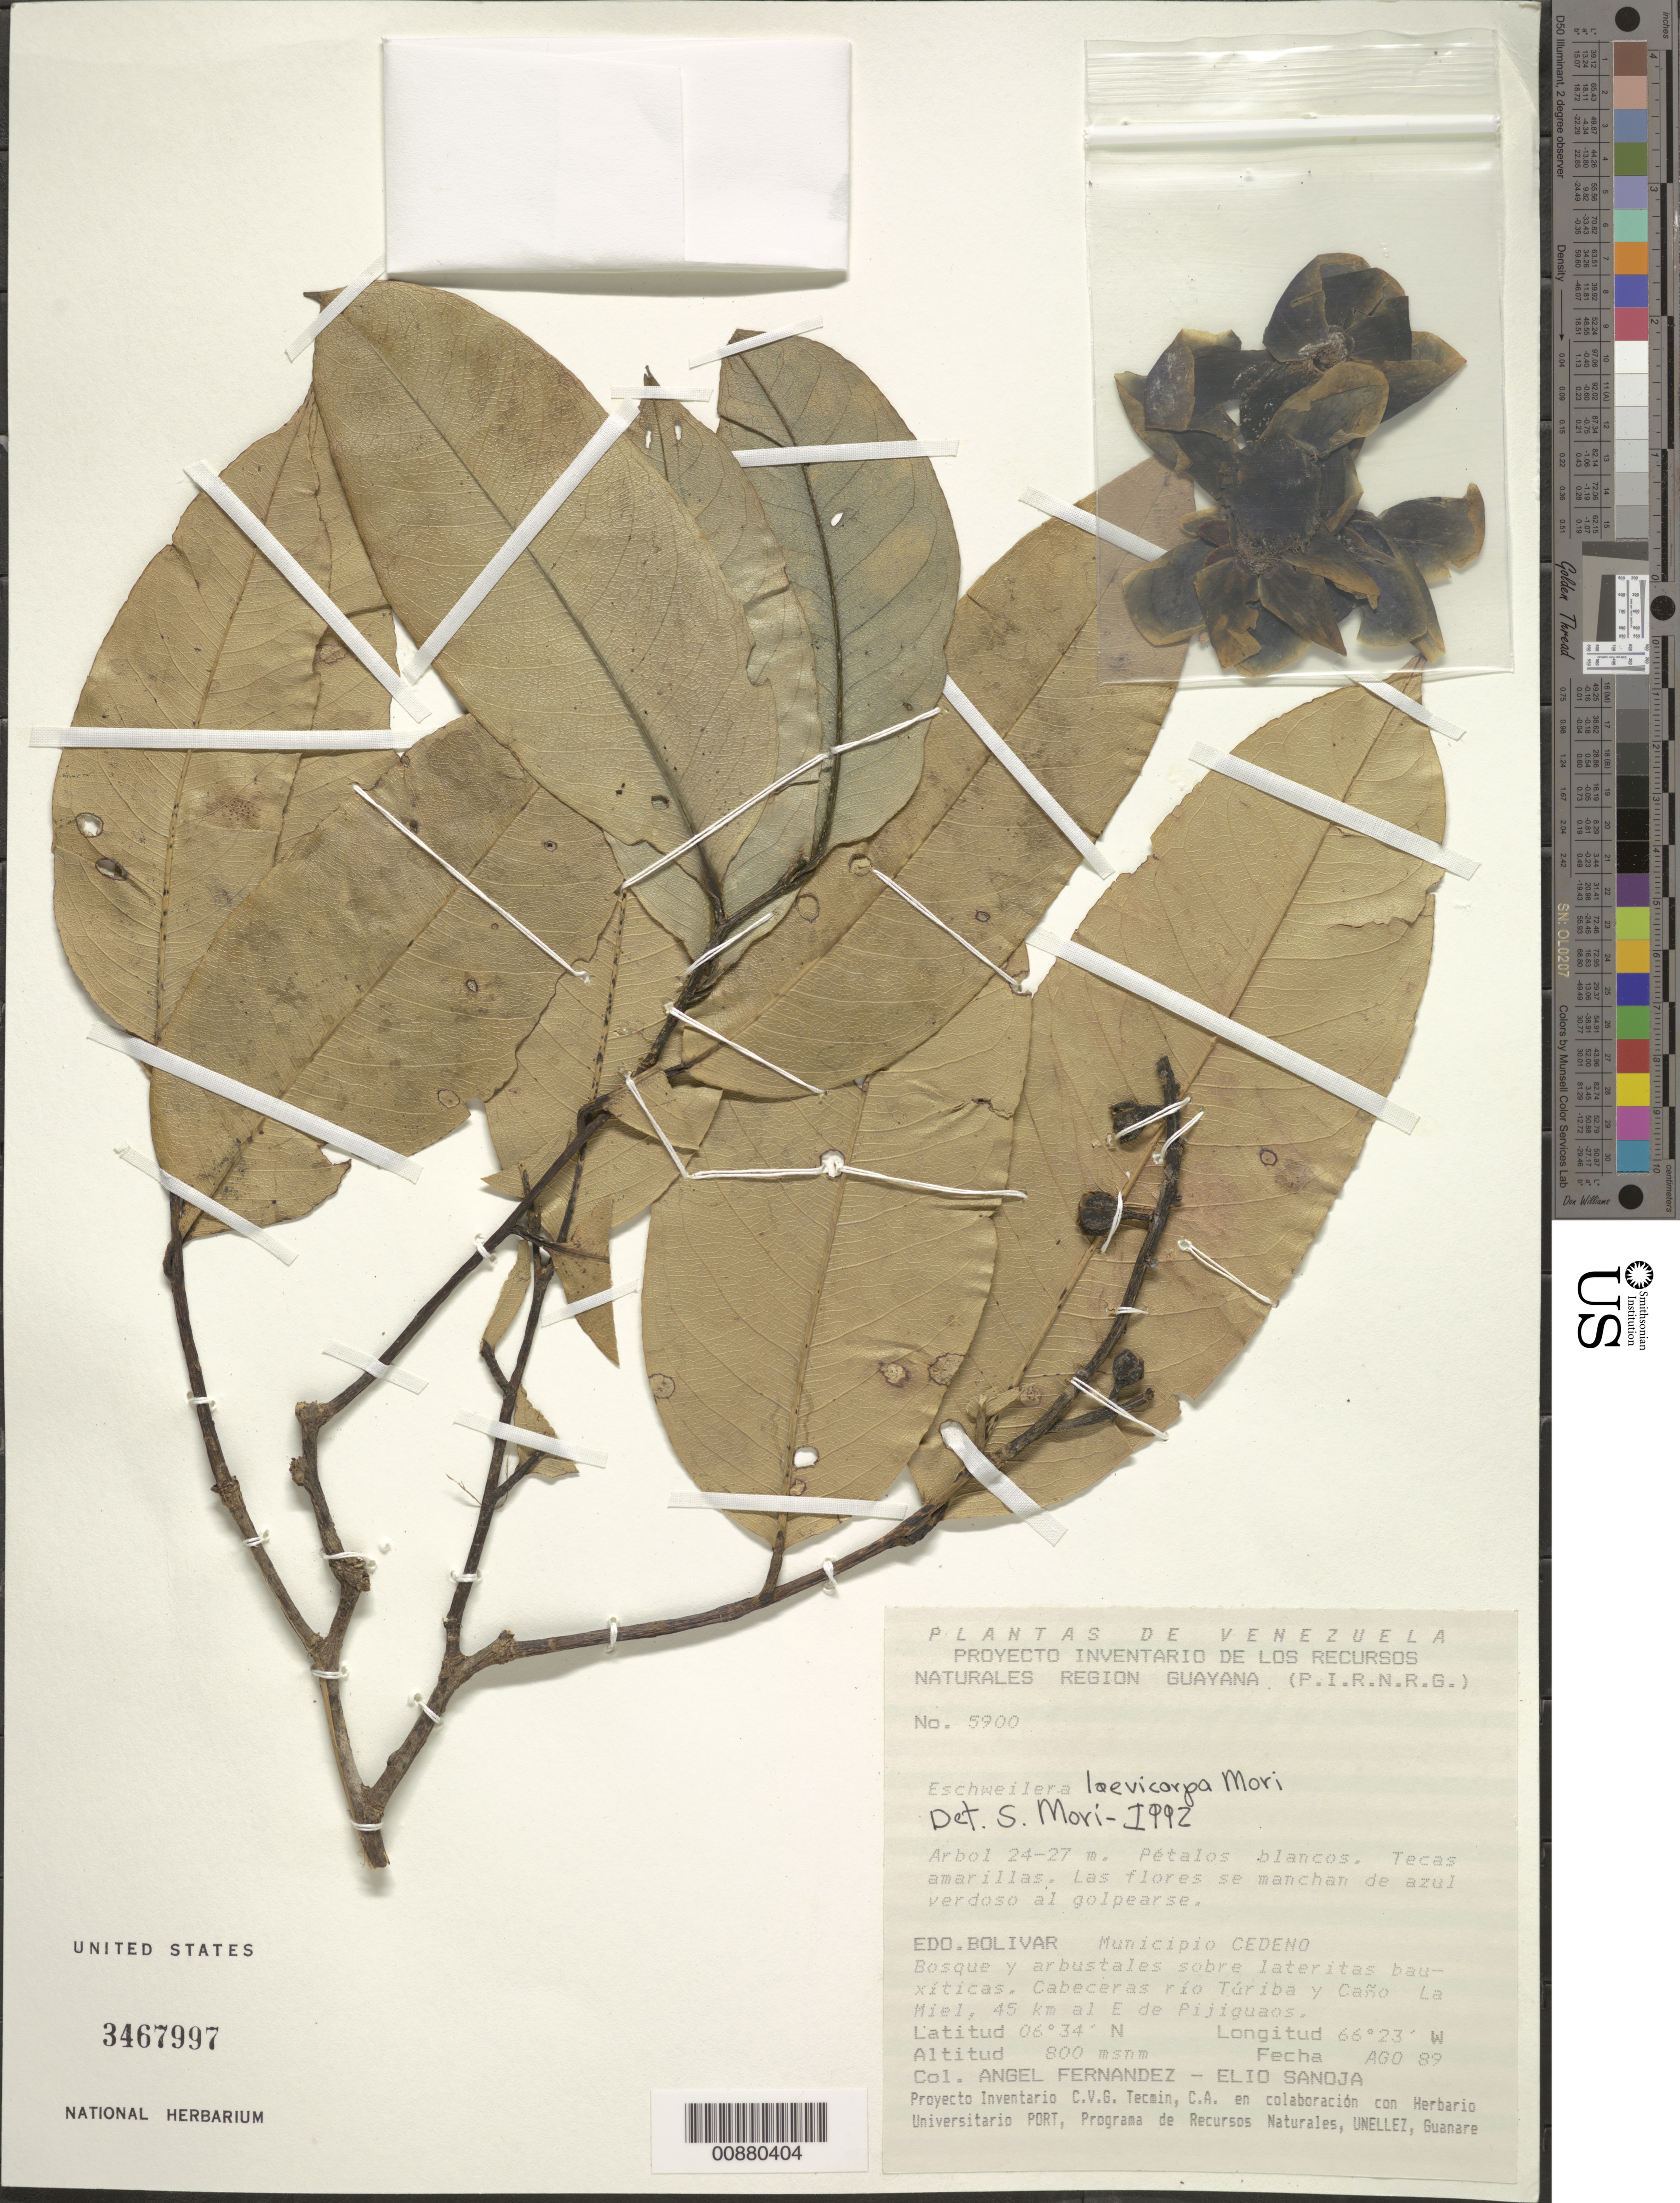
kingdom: Plantae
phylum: Tracheophyta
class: Magnoliopsida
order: Ericales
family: Lecythidaceae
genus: Eschweilera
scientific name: Eschweilera laevicarpa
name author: S.A. Mori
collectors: Á. Fernández & E. Sanoja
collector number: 5900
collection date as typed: Transcribed d/m/y: /8/89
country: Venezuela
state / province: Bolivar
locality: Municipio Cedeno. Cabeceras río Túriba y Caño La Miel, 45 km al E de Pijiguaos.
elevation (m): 800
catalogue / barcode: US 3467997